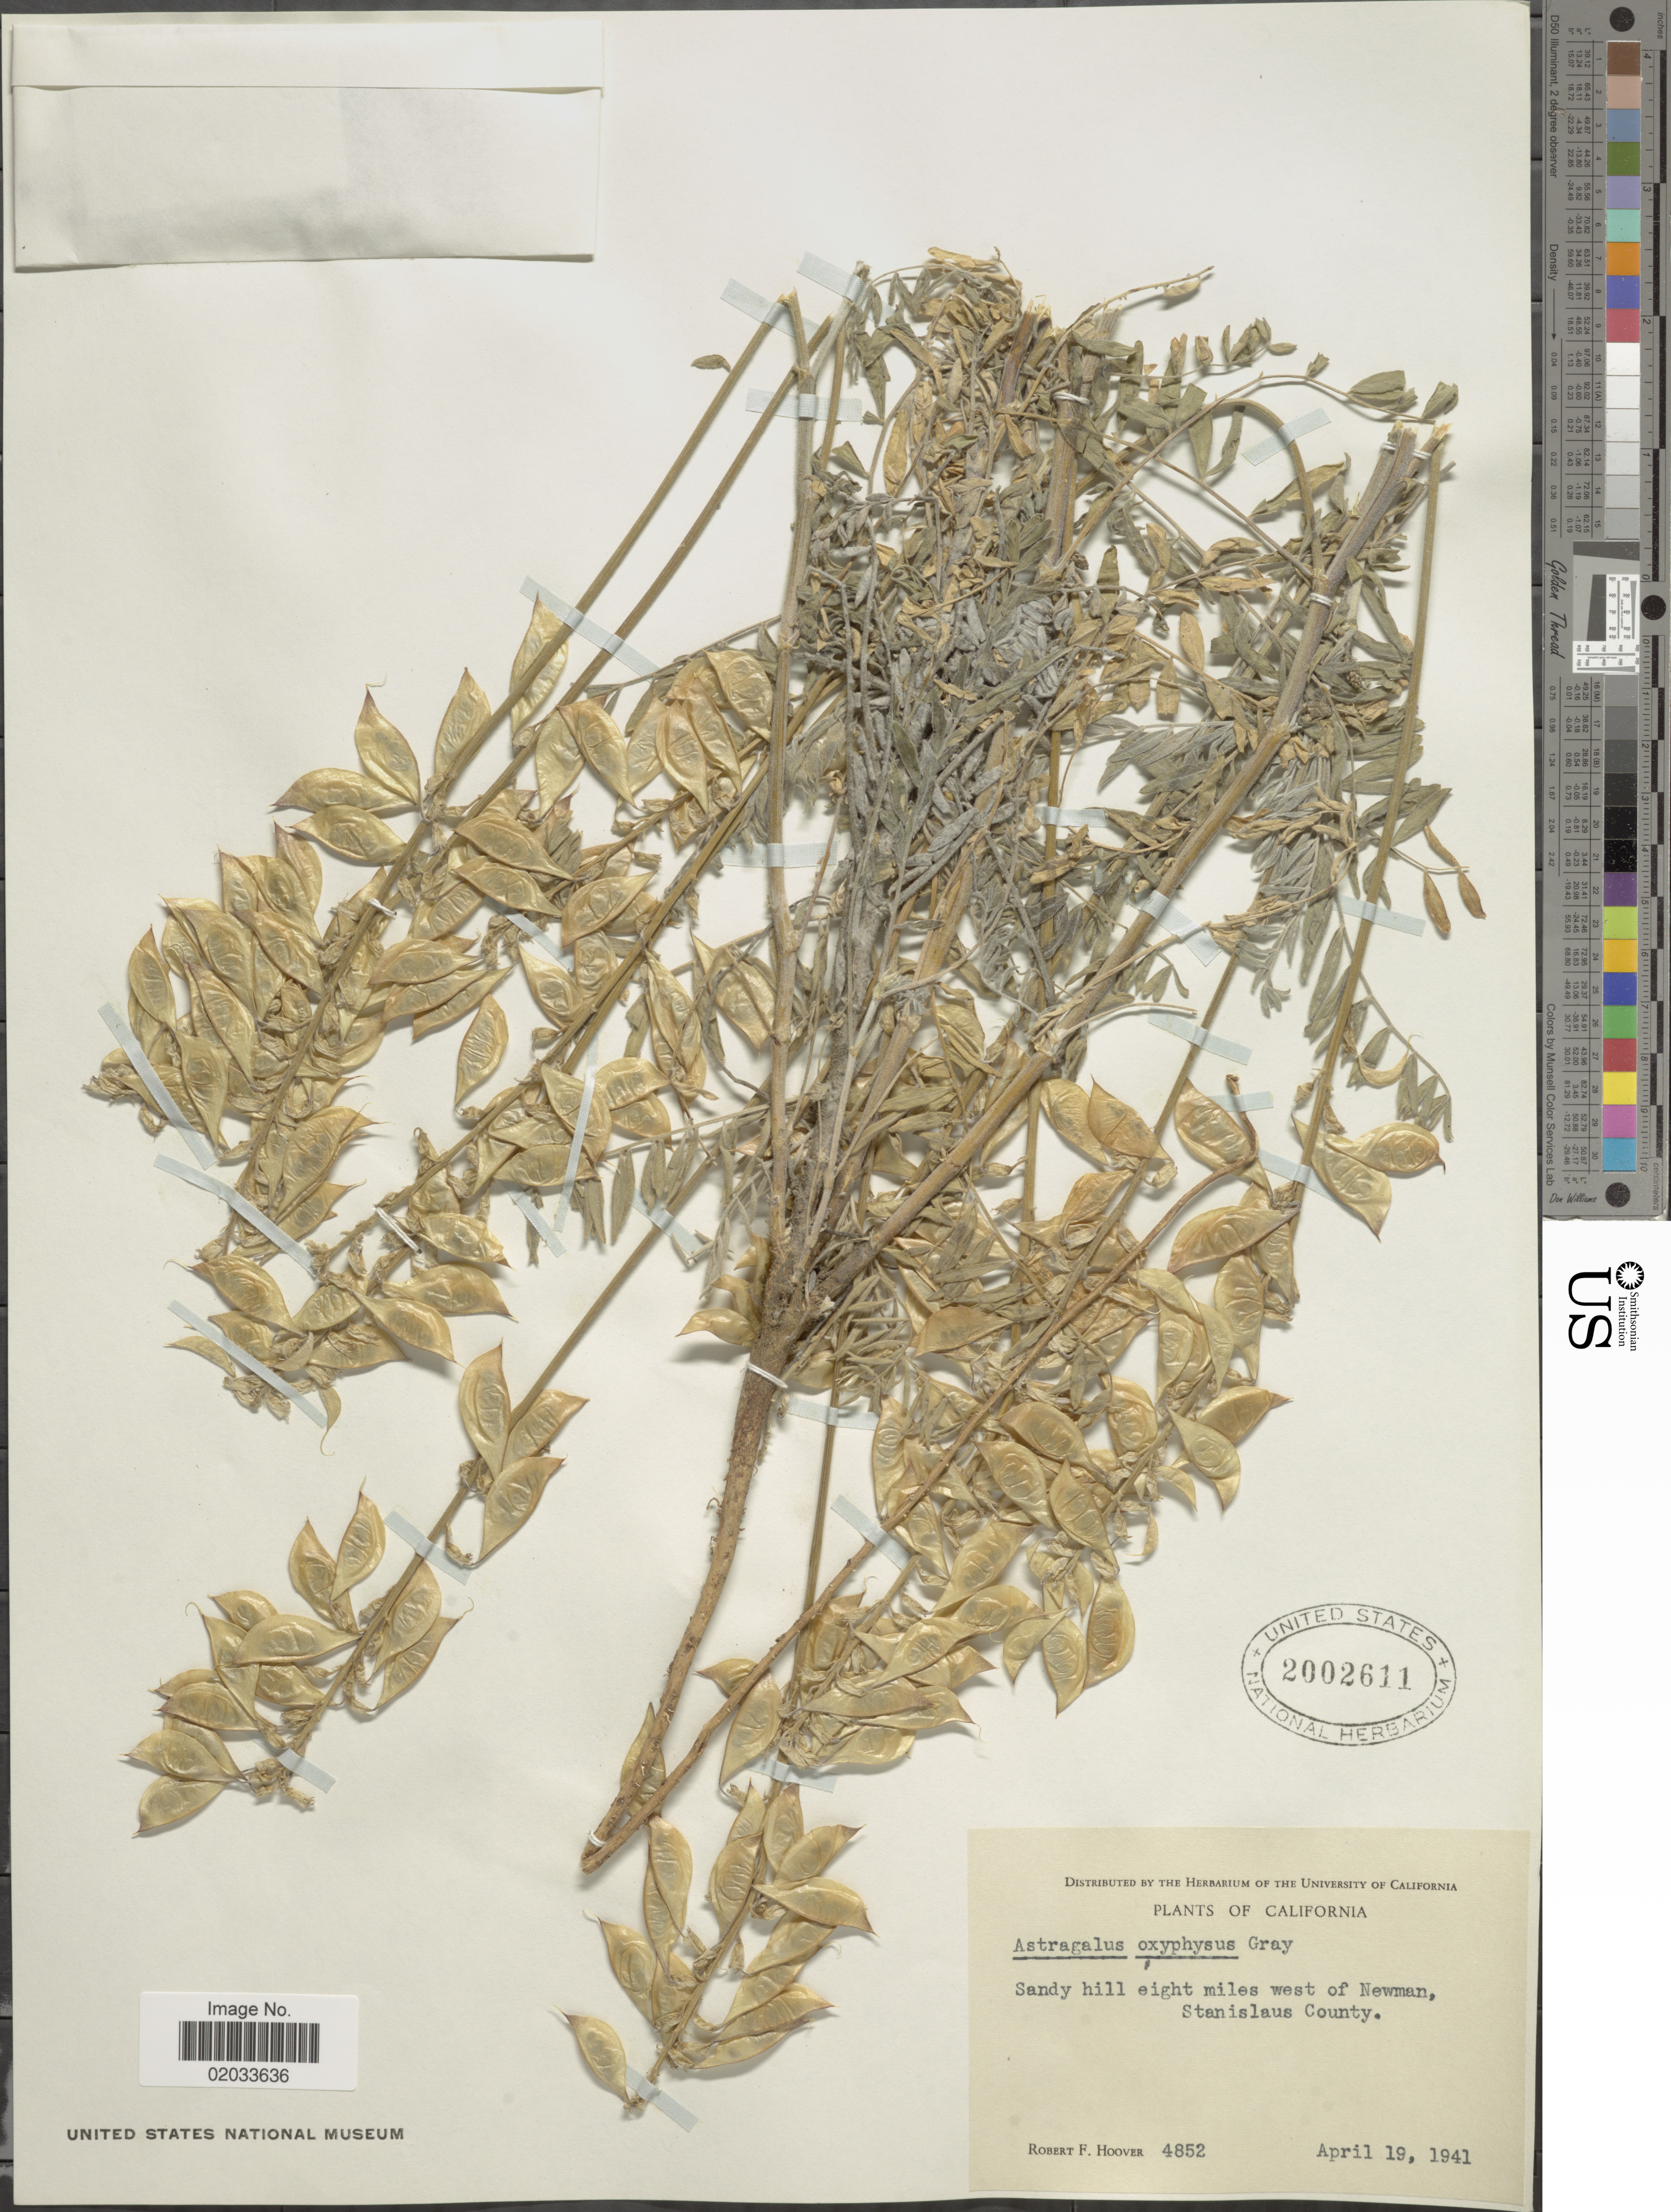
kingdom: Plantae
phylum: Tracheophyta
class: Magnoliopsida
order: Fabales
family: Fabaceae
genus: Astragalus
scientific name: Astragalus oxyphysus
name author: A. Gray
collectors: R. F. Hoover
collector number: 4852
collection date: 1941-04-19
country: United States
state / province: California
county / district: Stanislaus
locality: Sandy hill eight miles west of Newman, Stanislaus County.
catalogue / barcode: US 2002611